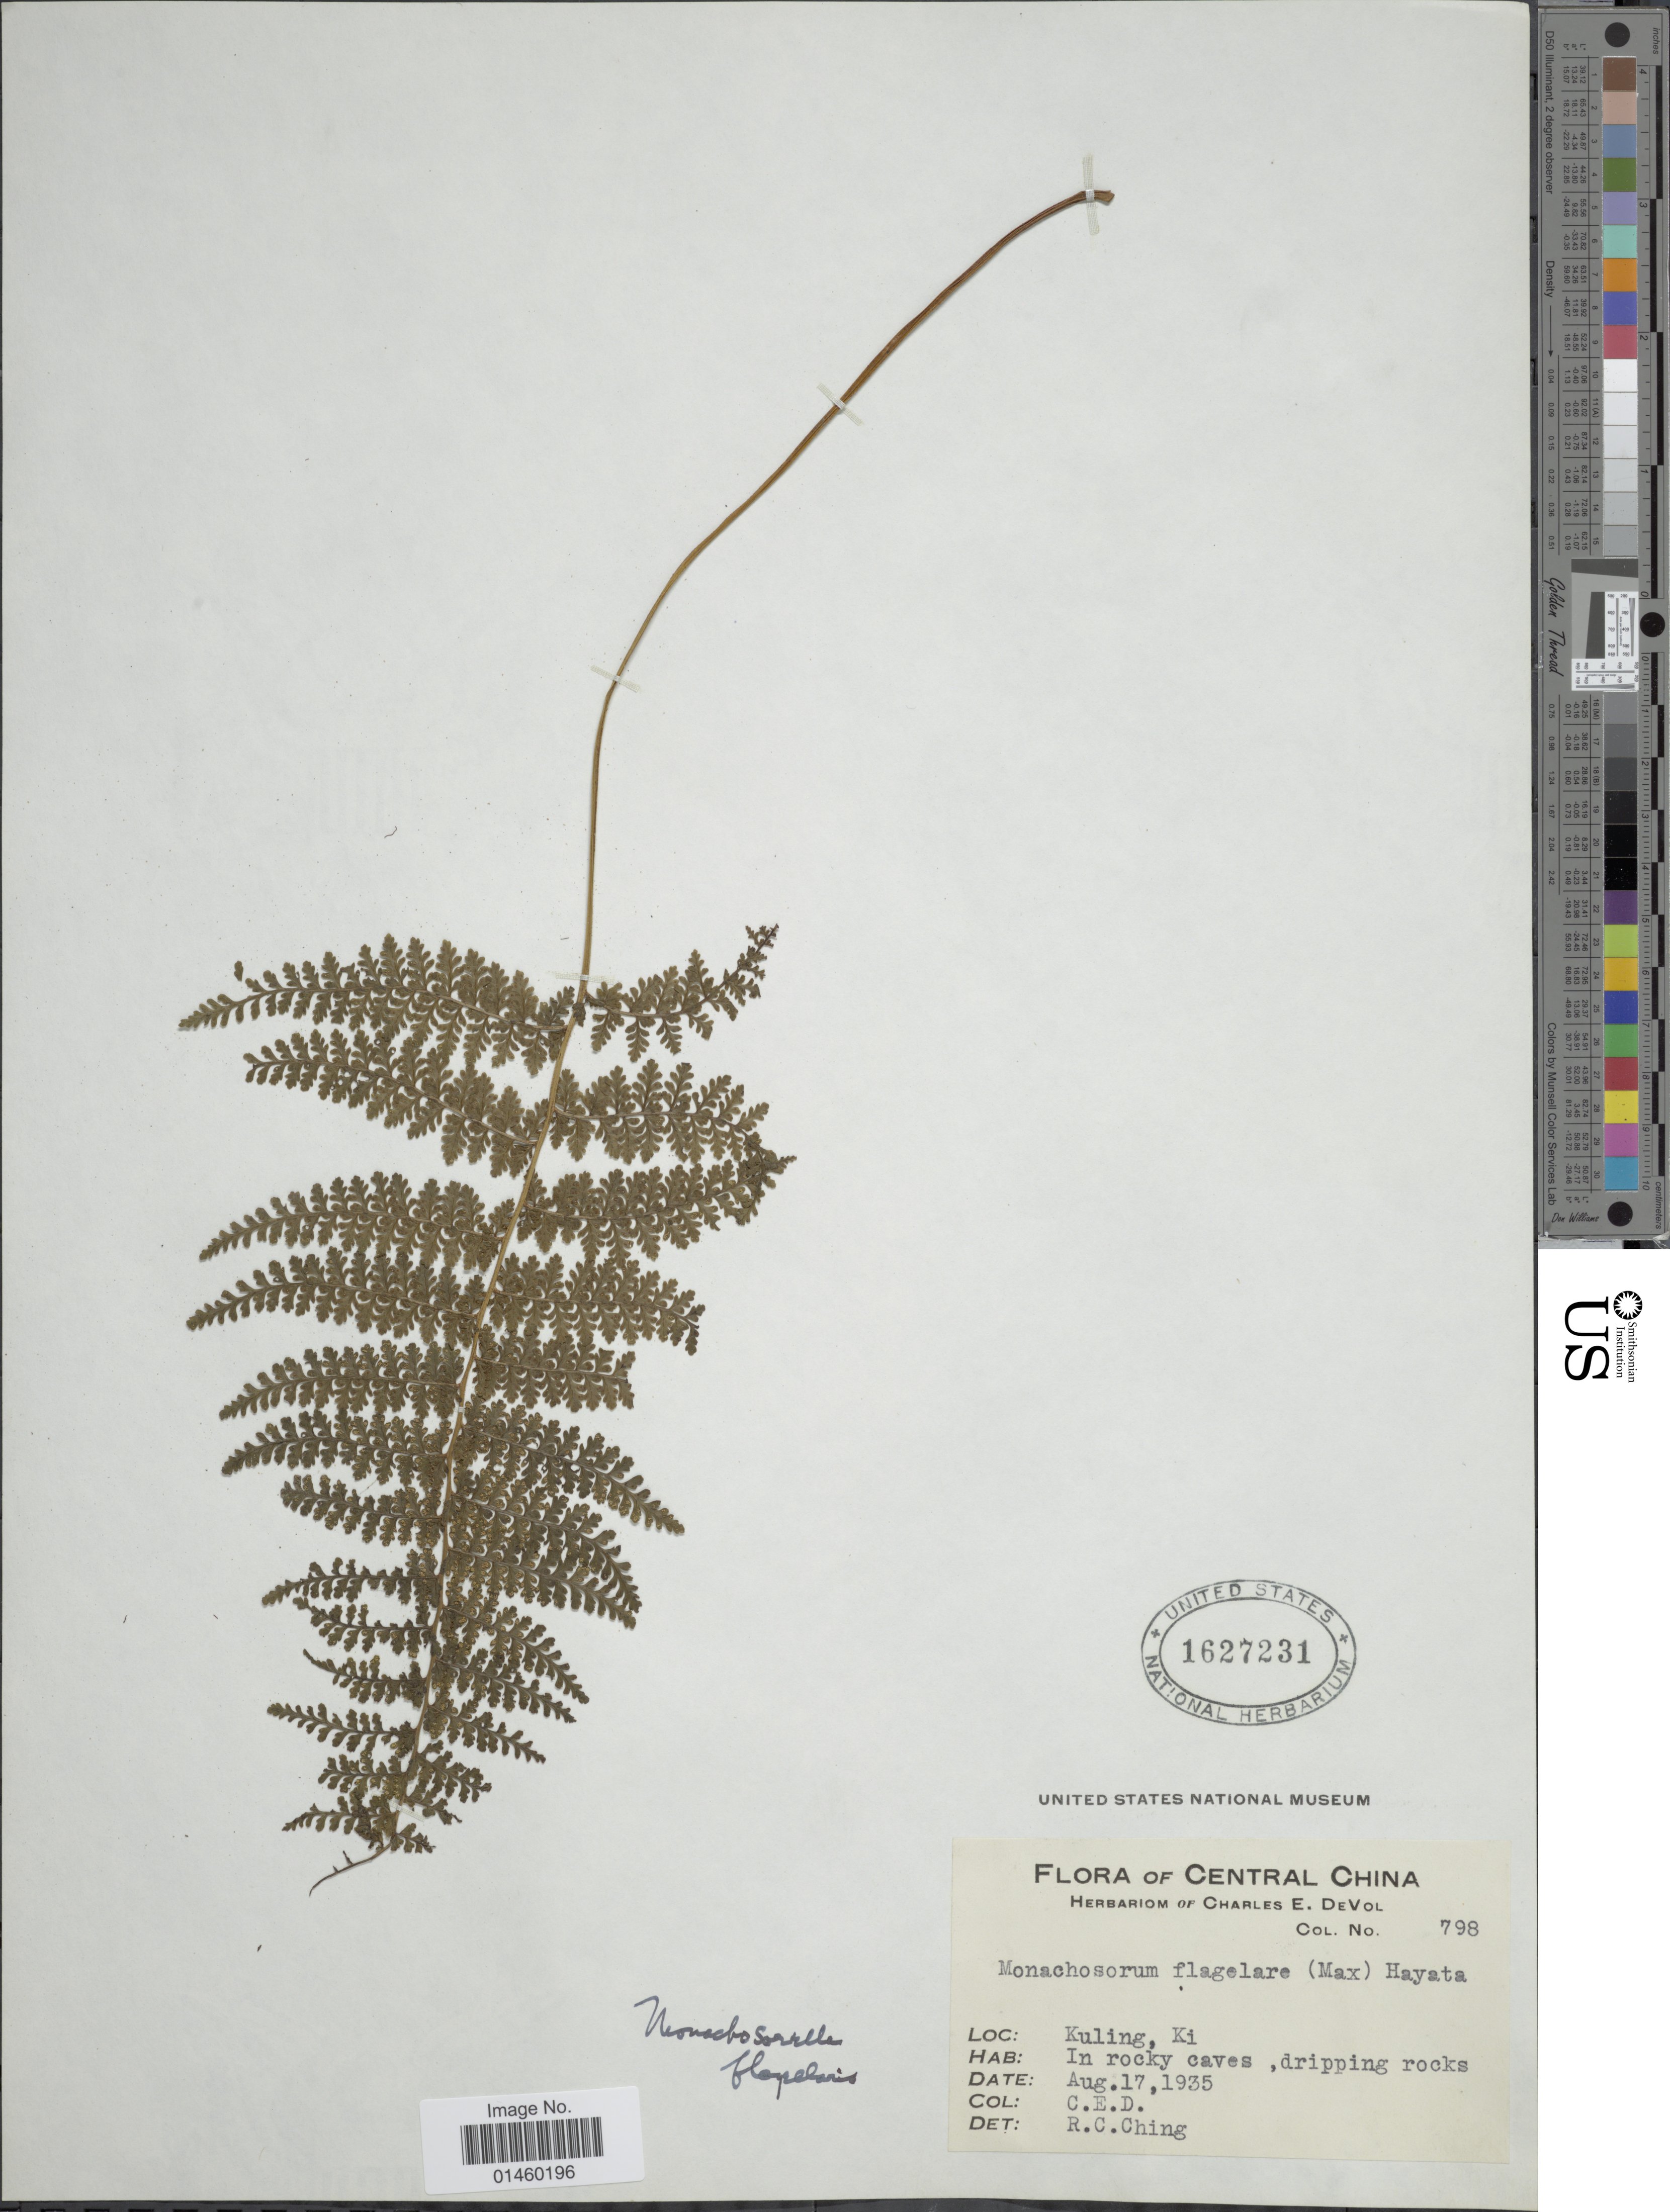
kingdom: Plantae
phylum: Tracheophyta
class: Polypodiopsida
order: Polypodiales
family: Dennstaedtiaceae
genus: Monachosorum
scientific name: Monachosorum flagellare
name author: (Makino) Hayata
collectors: C. E. De Vol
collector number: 798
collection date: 1935-08-17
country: China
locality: Central China. Kuling, Ki.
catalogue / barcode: US 1627231